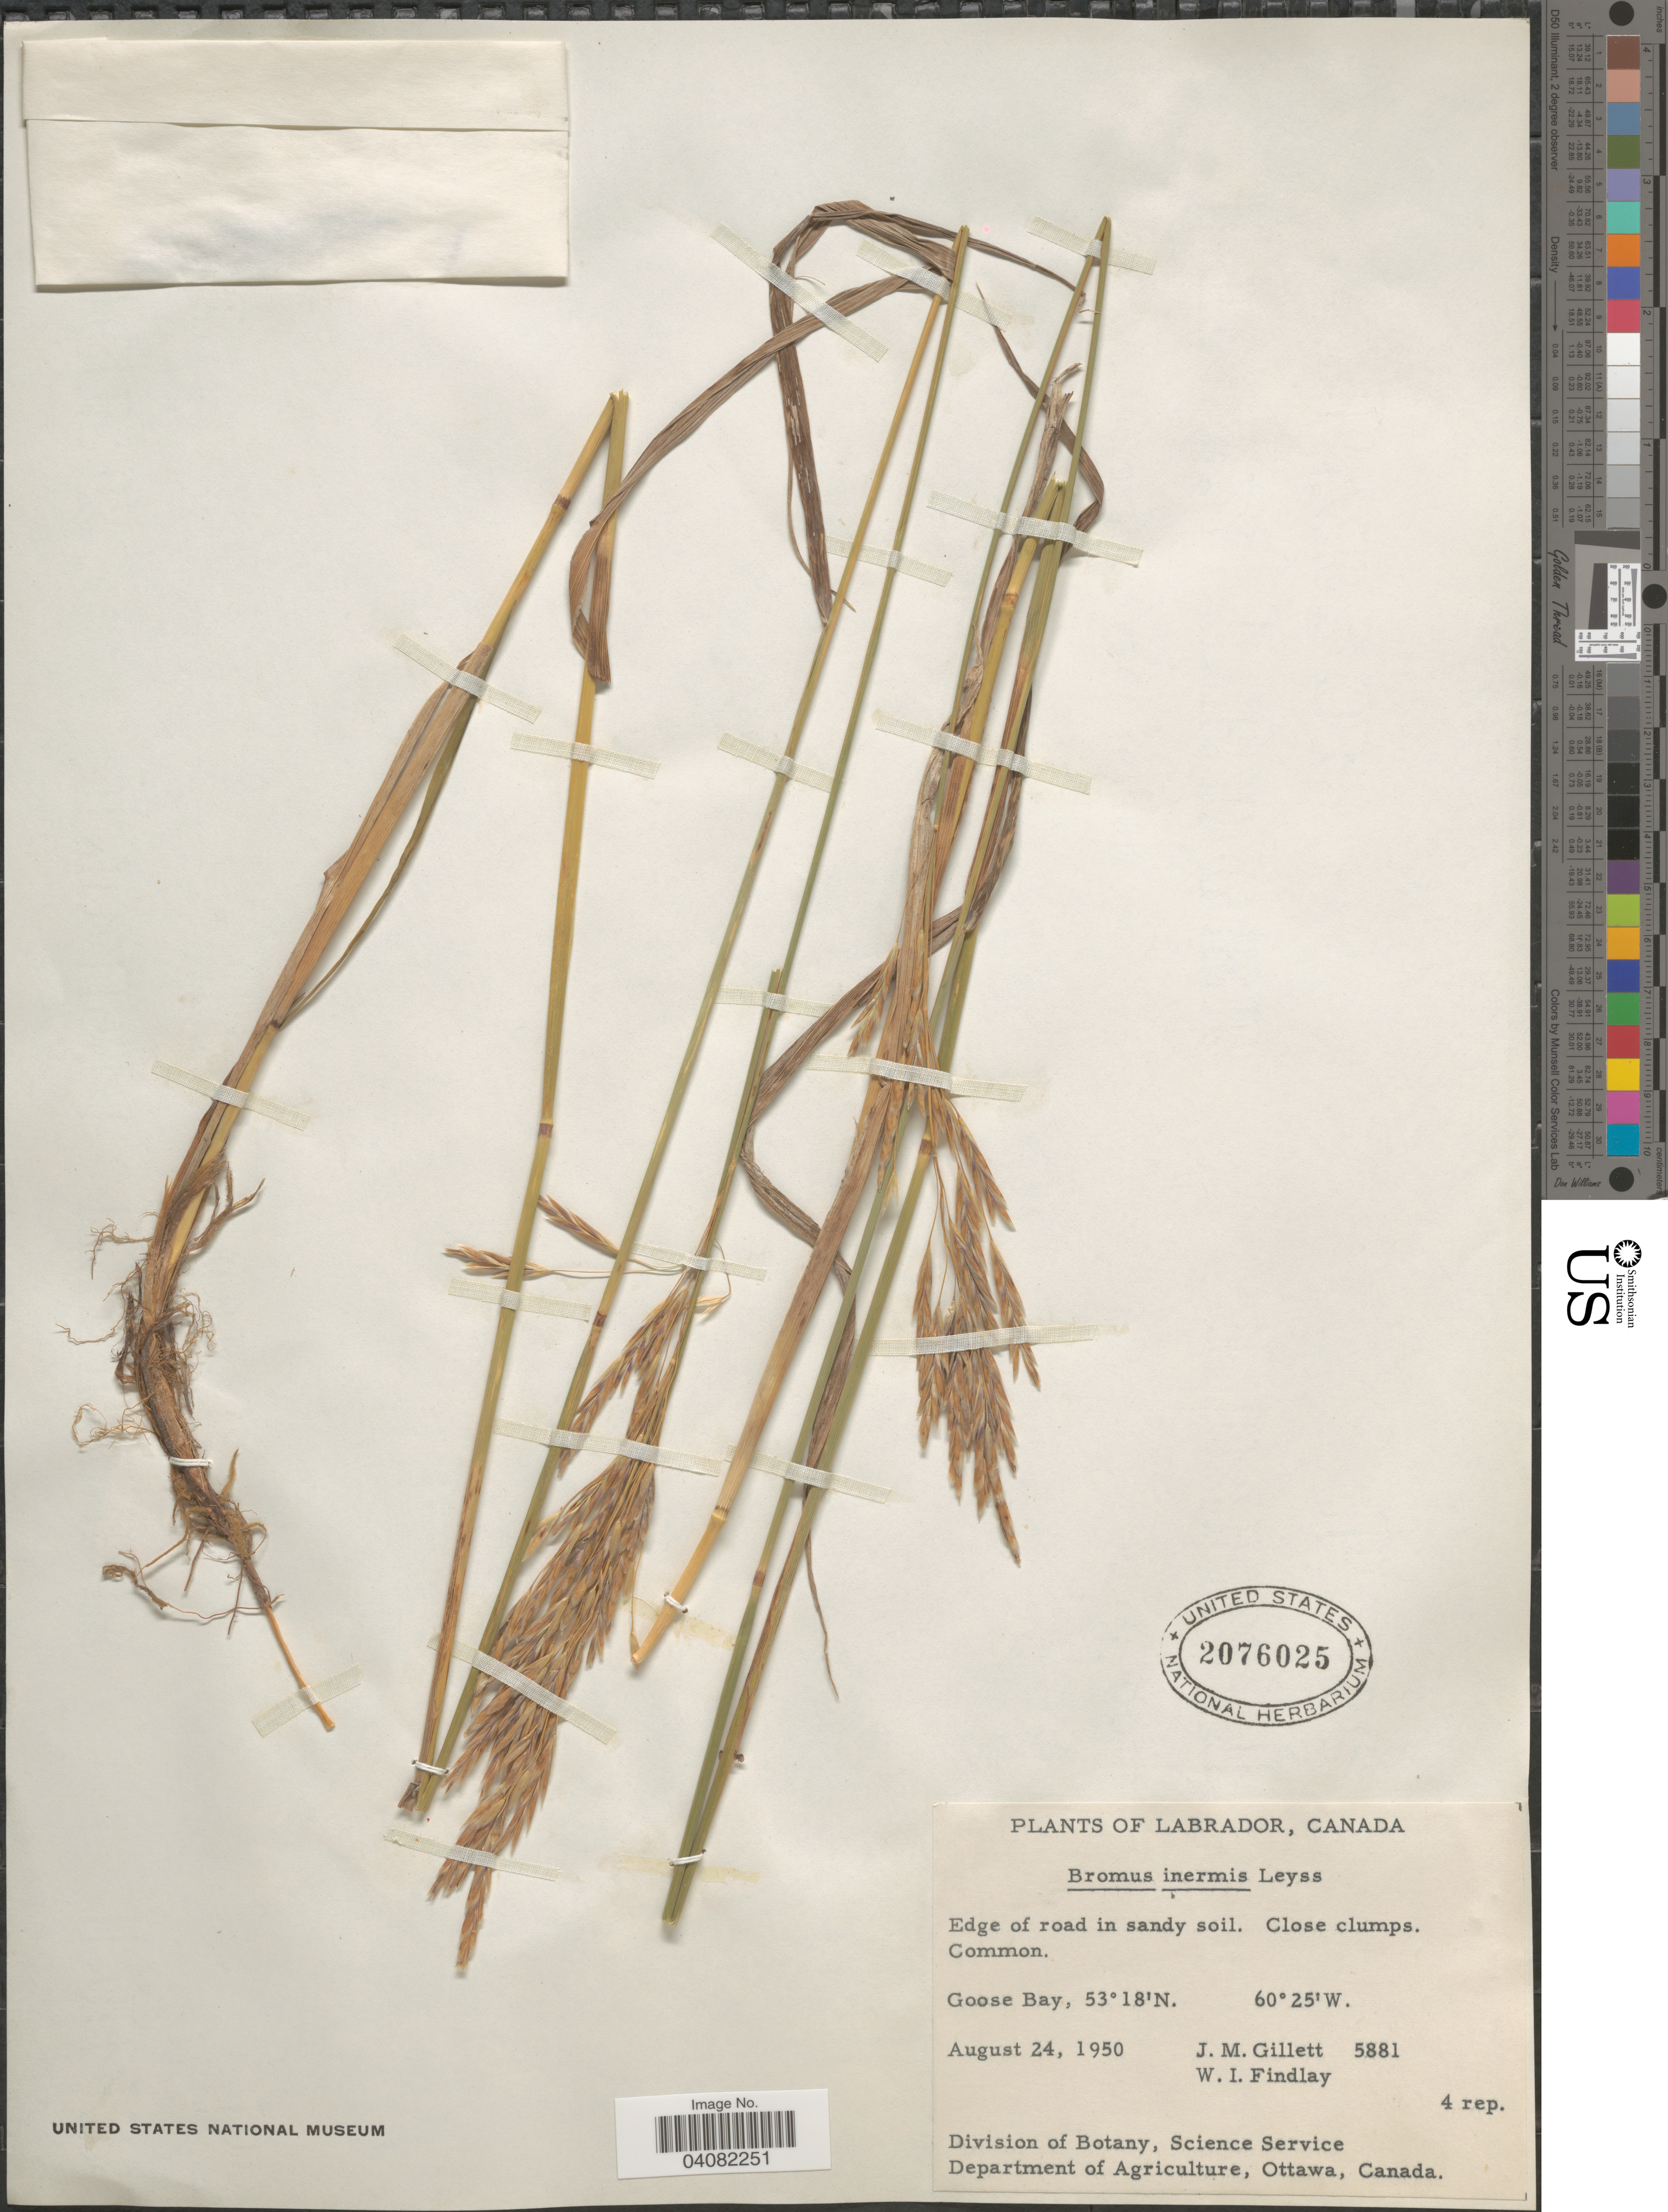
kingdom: Plantae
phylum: Tracheophyta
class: Liliopsida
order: Poales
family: Poaceae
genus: Bromus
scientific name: Bromus inermis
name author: Leyss.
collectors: J. M. Gillett & W. Findlay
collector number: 5881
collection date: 1950-08-24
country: Canada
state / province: Newfoundland and Labrador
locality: Labrador. Goose Bay.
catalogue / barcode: US 2076025